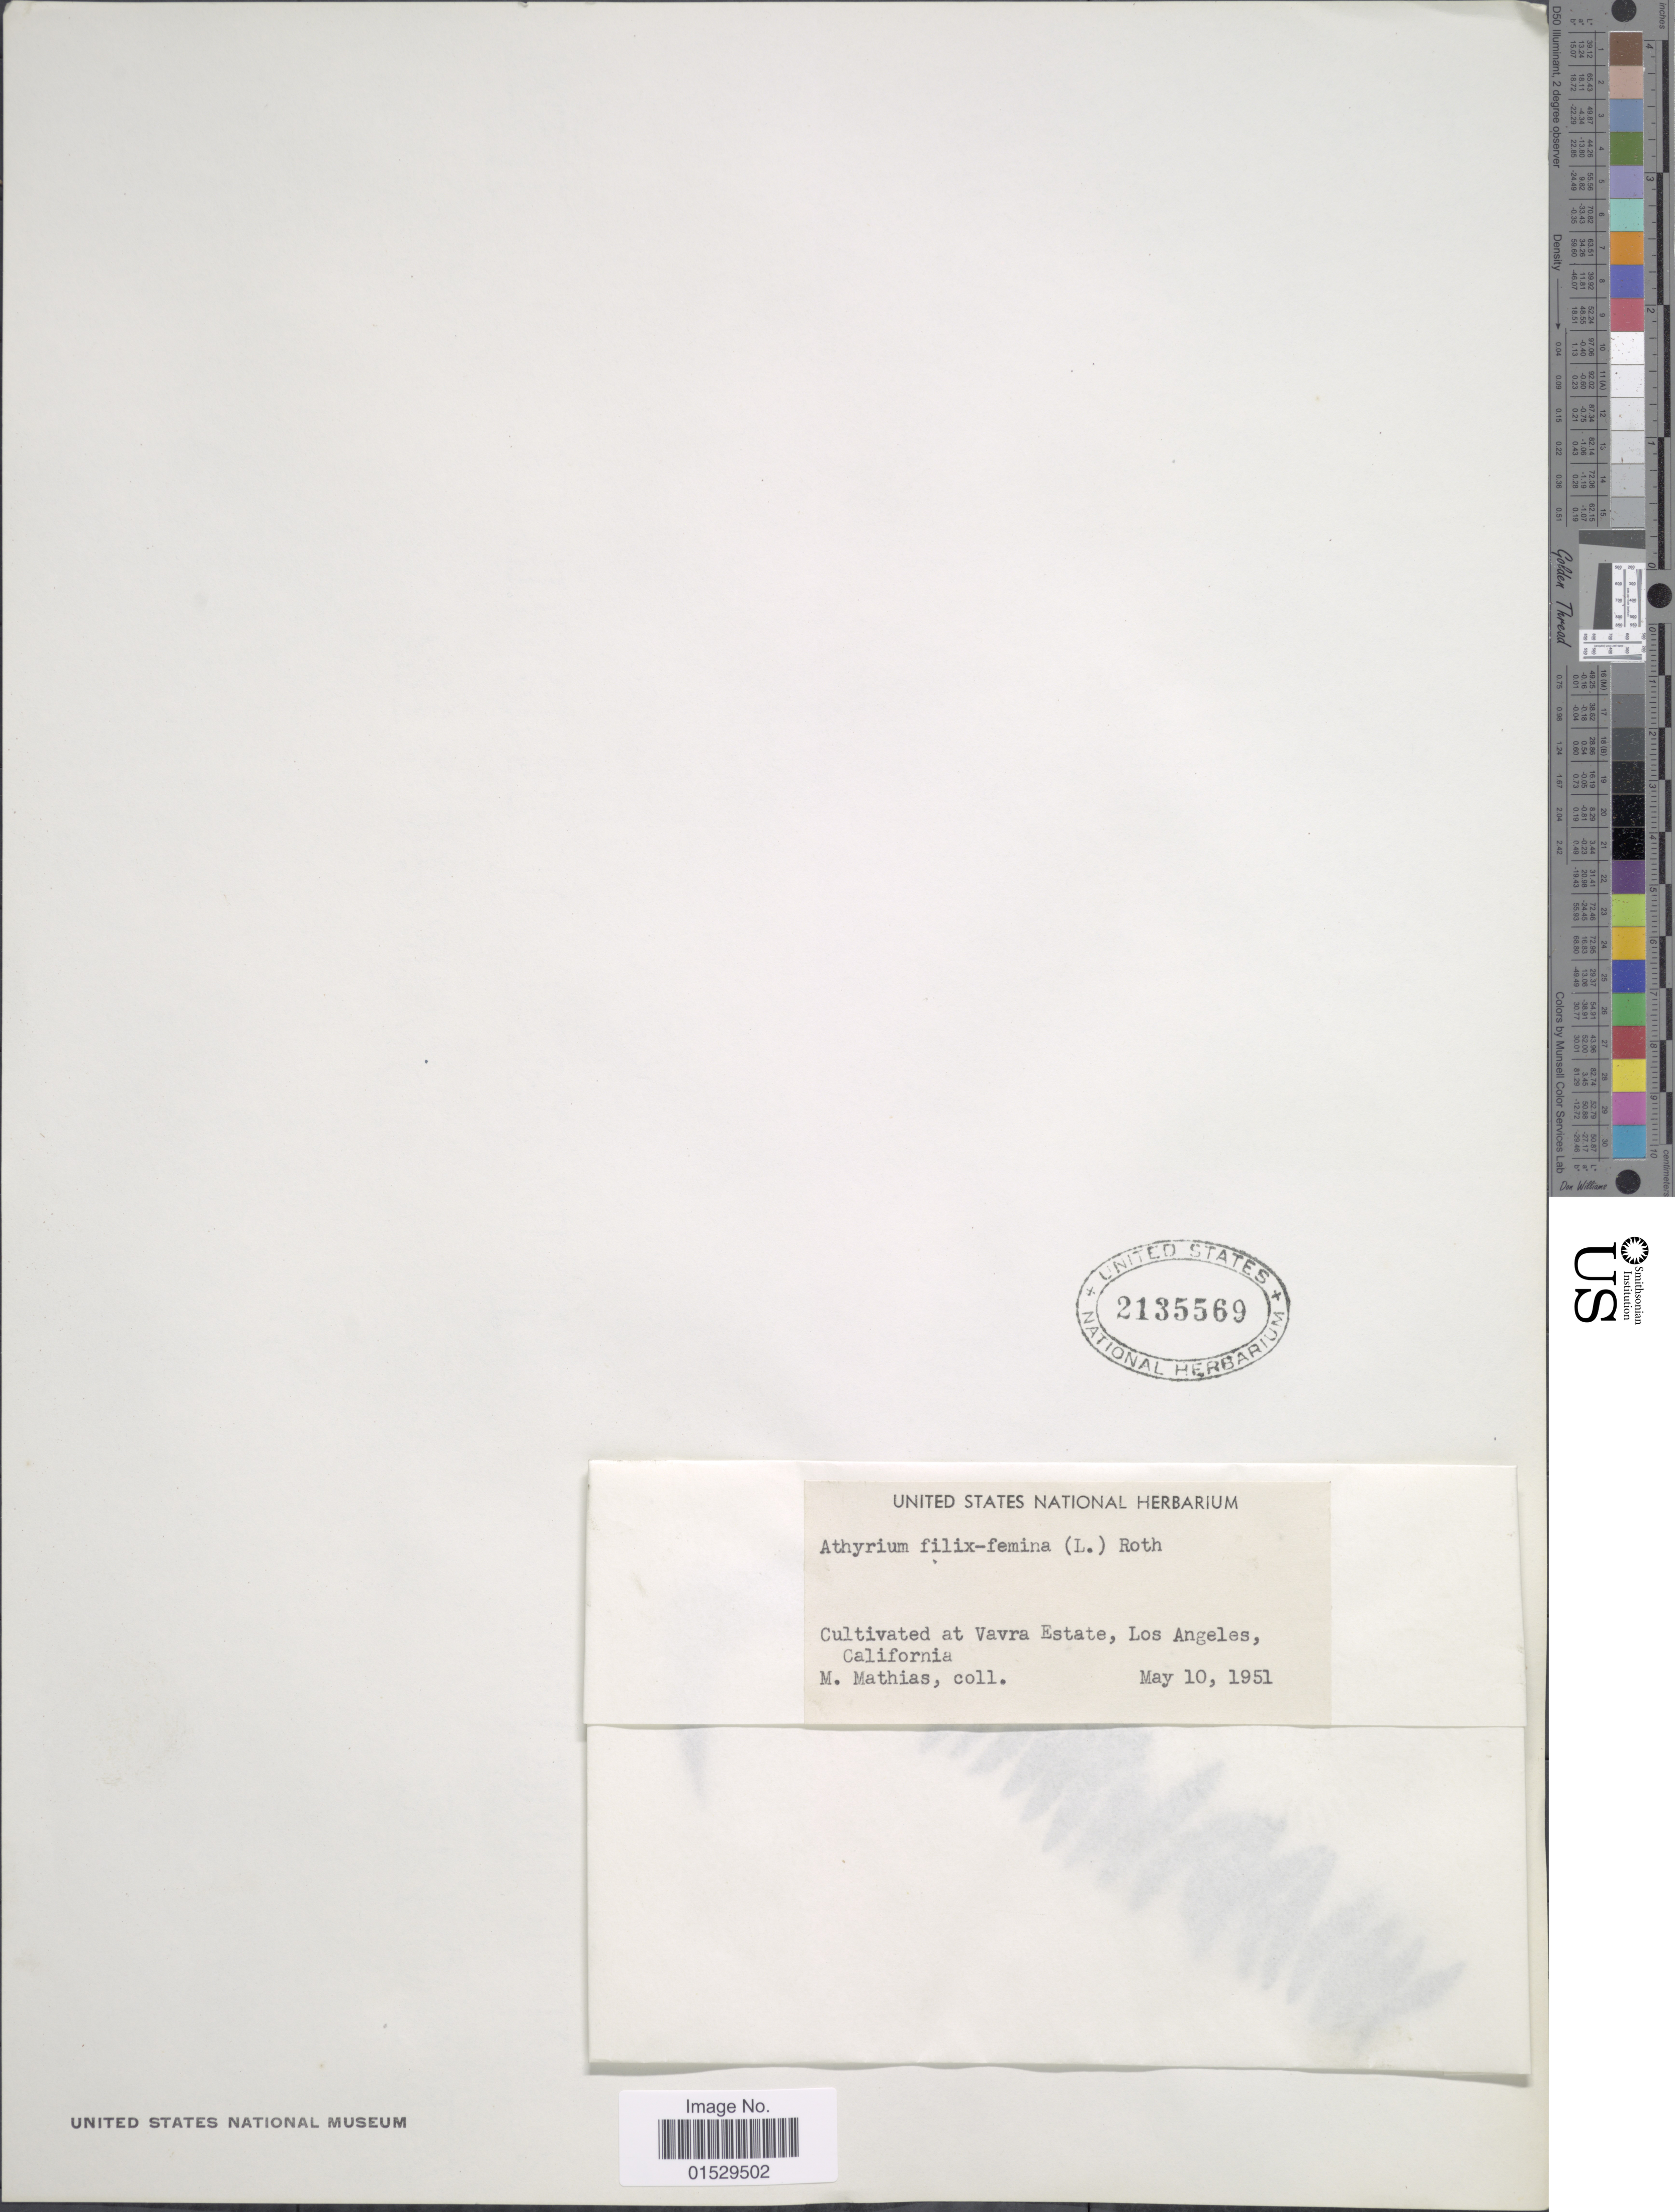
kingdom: Plantae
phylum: Tracheophyta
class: Polypodiopsida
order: Polypodiales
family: Athyriaceae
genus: Athyrium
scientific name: Athyrium filix-femina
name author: (L.) Roth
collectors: M. E. Mathias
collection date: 1951-05-10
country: United States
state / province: California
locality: Vavra Estate, Long Angeles, California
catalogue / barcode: US 2135569